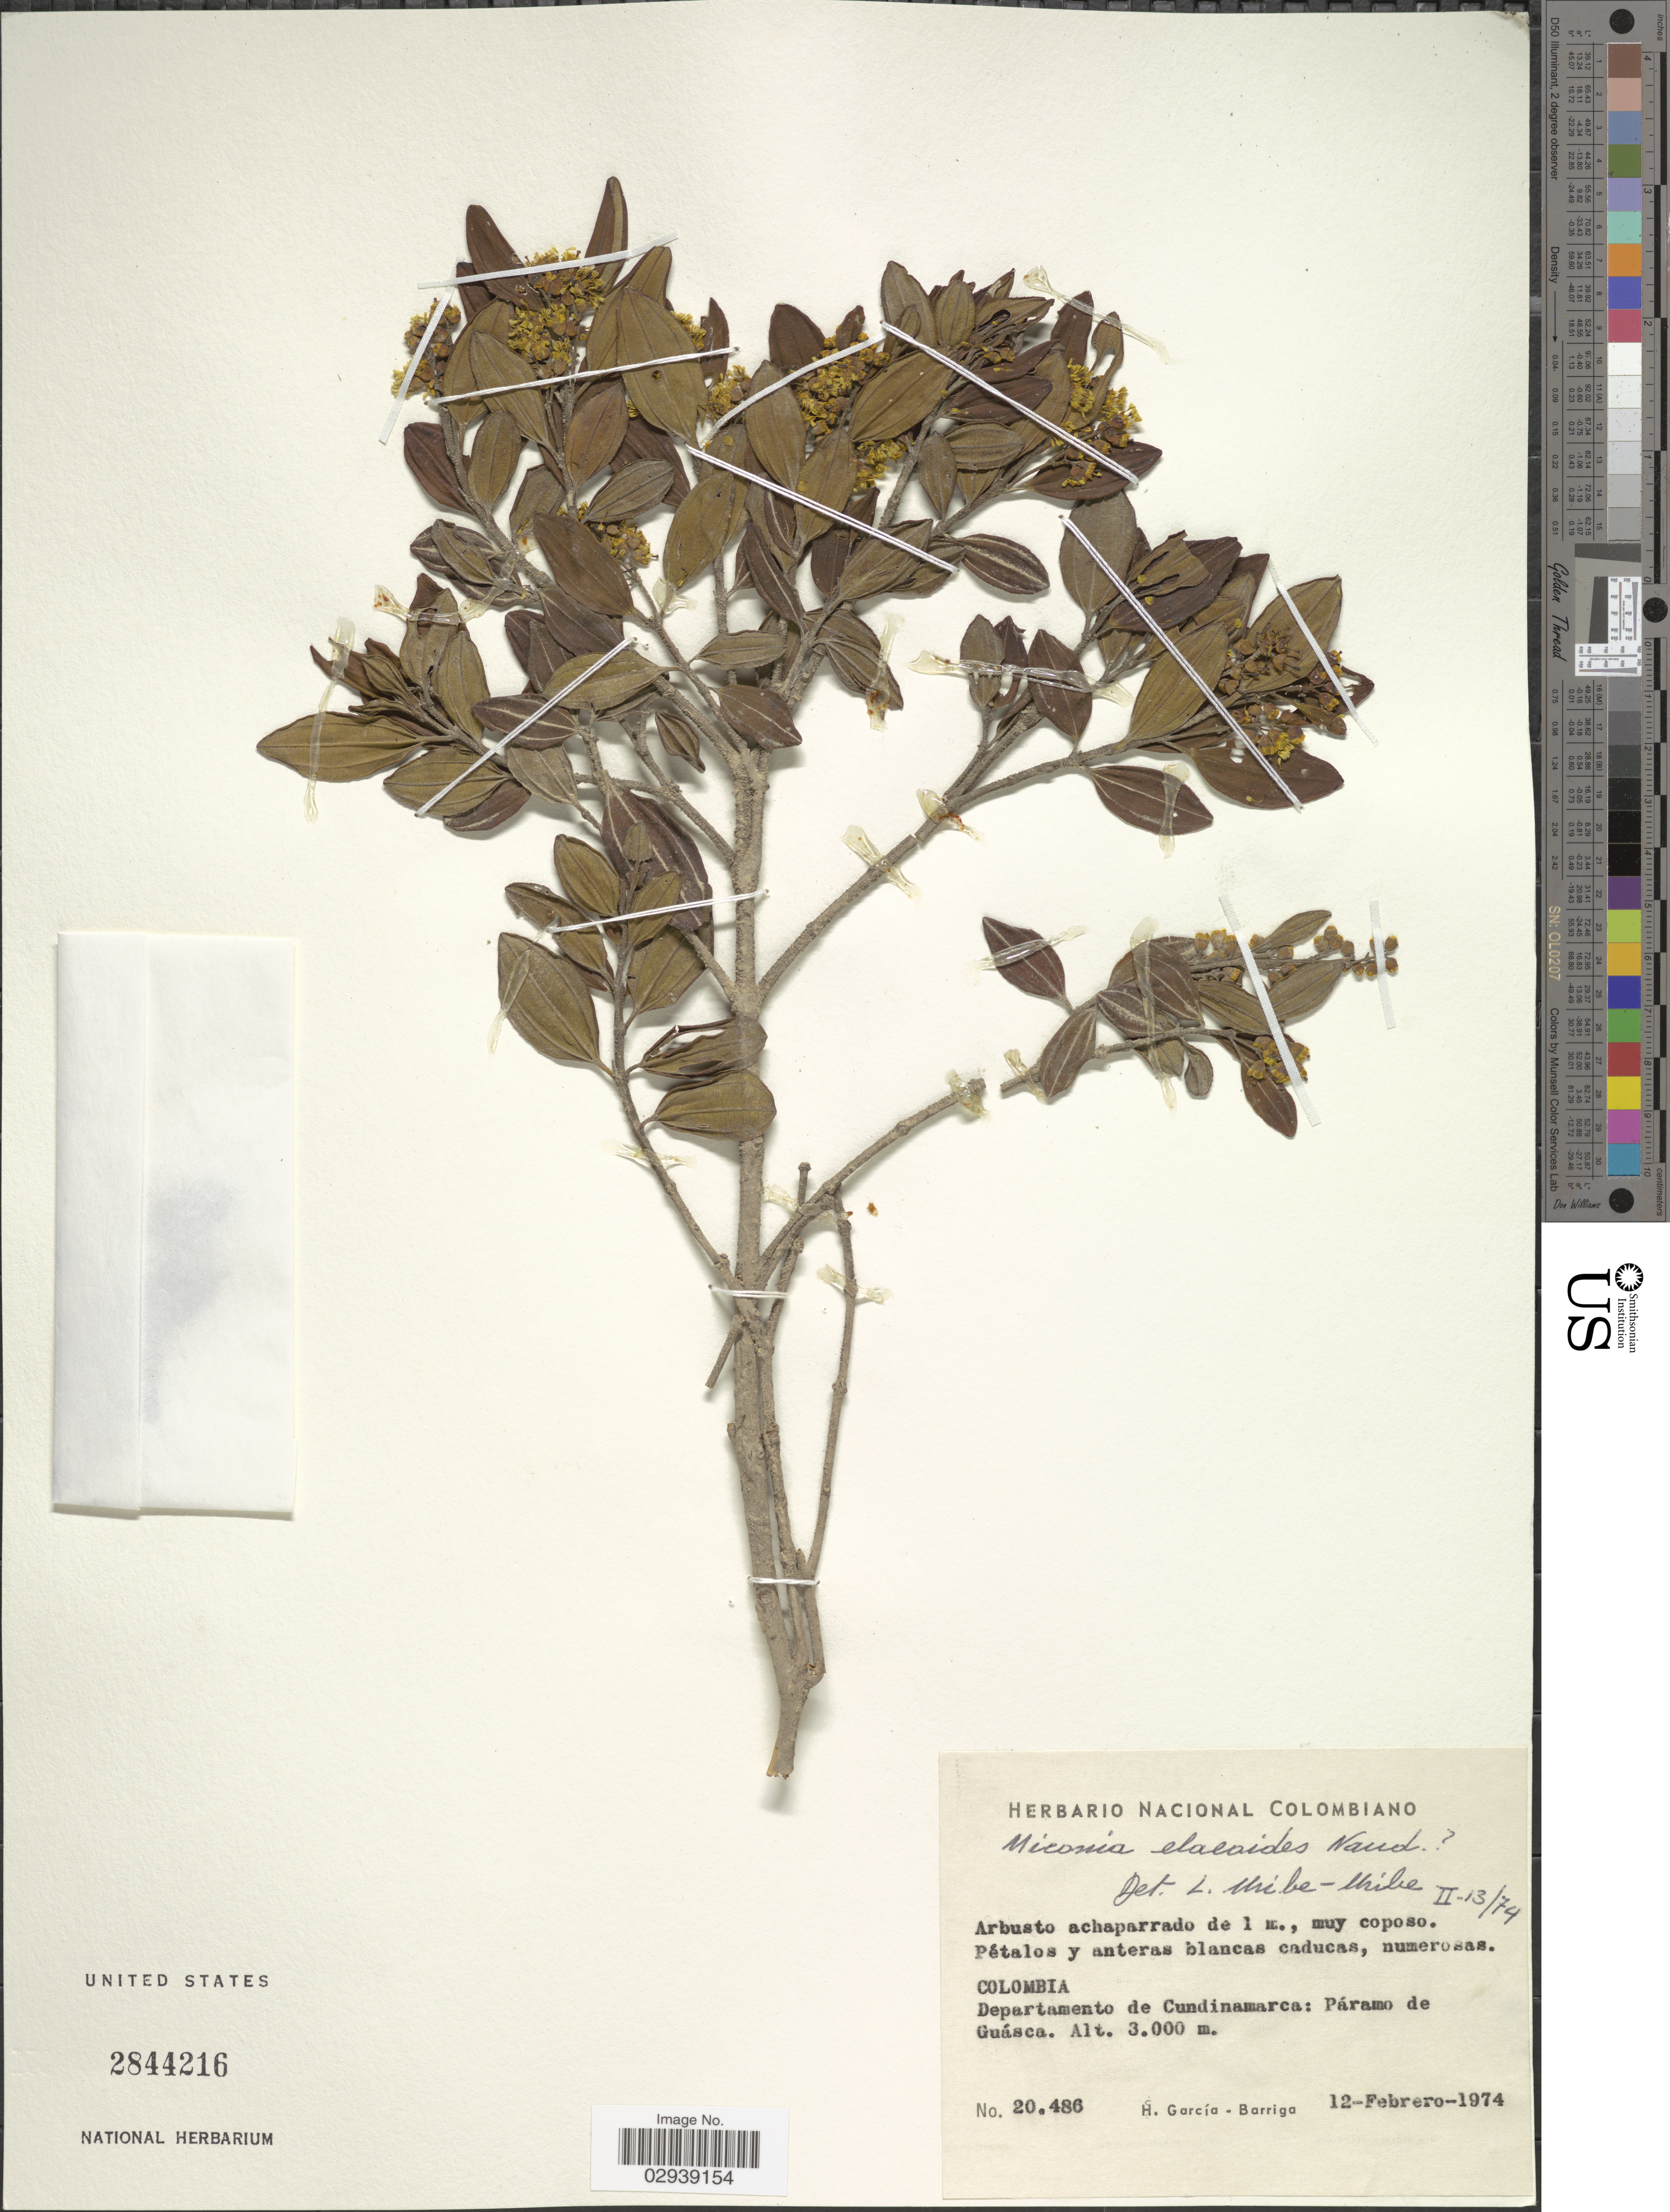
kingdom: Plantae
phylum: Tracheophyta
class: Magnoliopsida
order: Myrtales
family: Melastomataceae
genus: Miconia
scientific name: Miconia elaeoides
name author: Naudin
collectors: H. García Barriga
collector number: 20486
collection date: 1974-02-12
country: Colombia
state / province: Cundinamarca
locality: Departamento de Cundinamarca: Páramo de Guásca.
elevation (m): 3000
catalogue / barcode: US 2844216